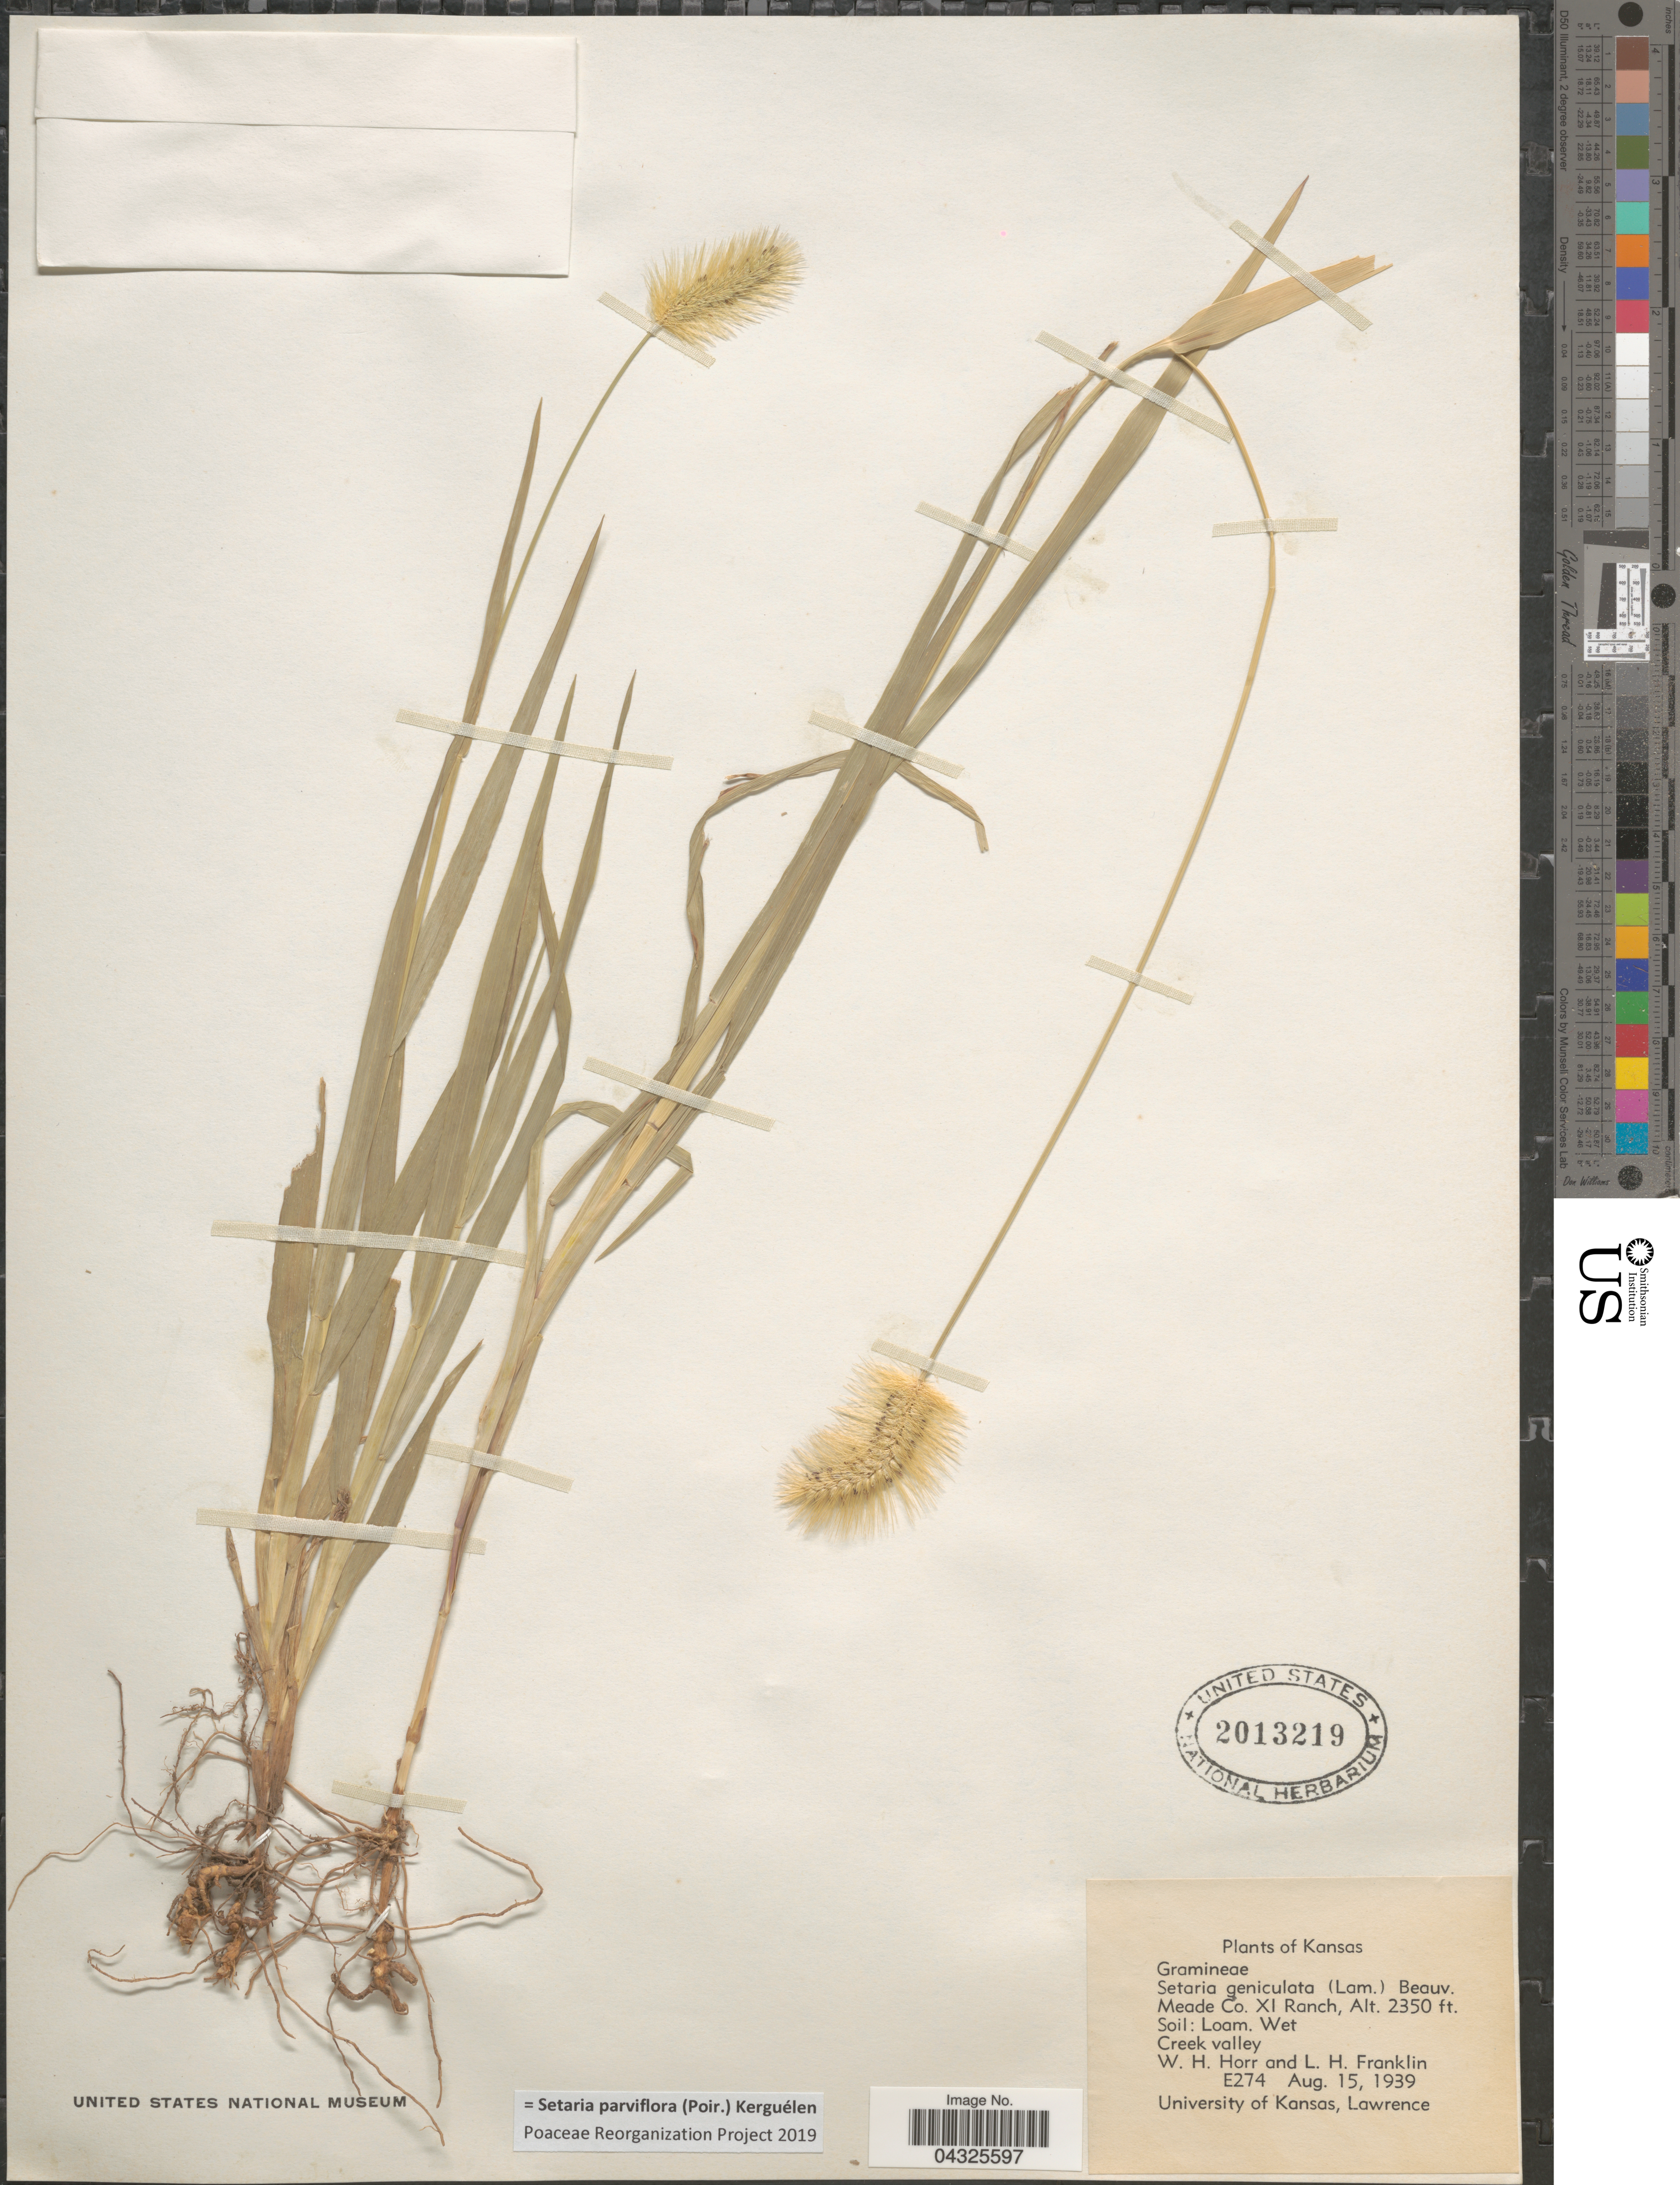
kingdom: Plantae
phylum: Tracheophyta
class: Liliopsida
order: Poales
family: Poaceae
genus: Setaria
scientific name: Setaria parviflora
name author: (Poir.) Kerguélen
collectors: W. H. Horr & L. H. Franklin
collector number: E274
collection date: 1939-09-15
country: United States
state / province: Kansas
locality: Meade Co. IX Ranch.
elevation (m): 716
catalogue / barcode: US 2013219